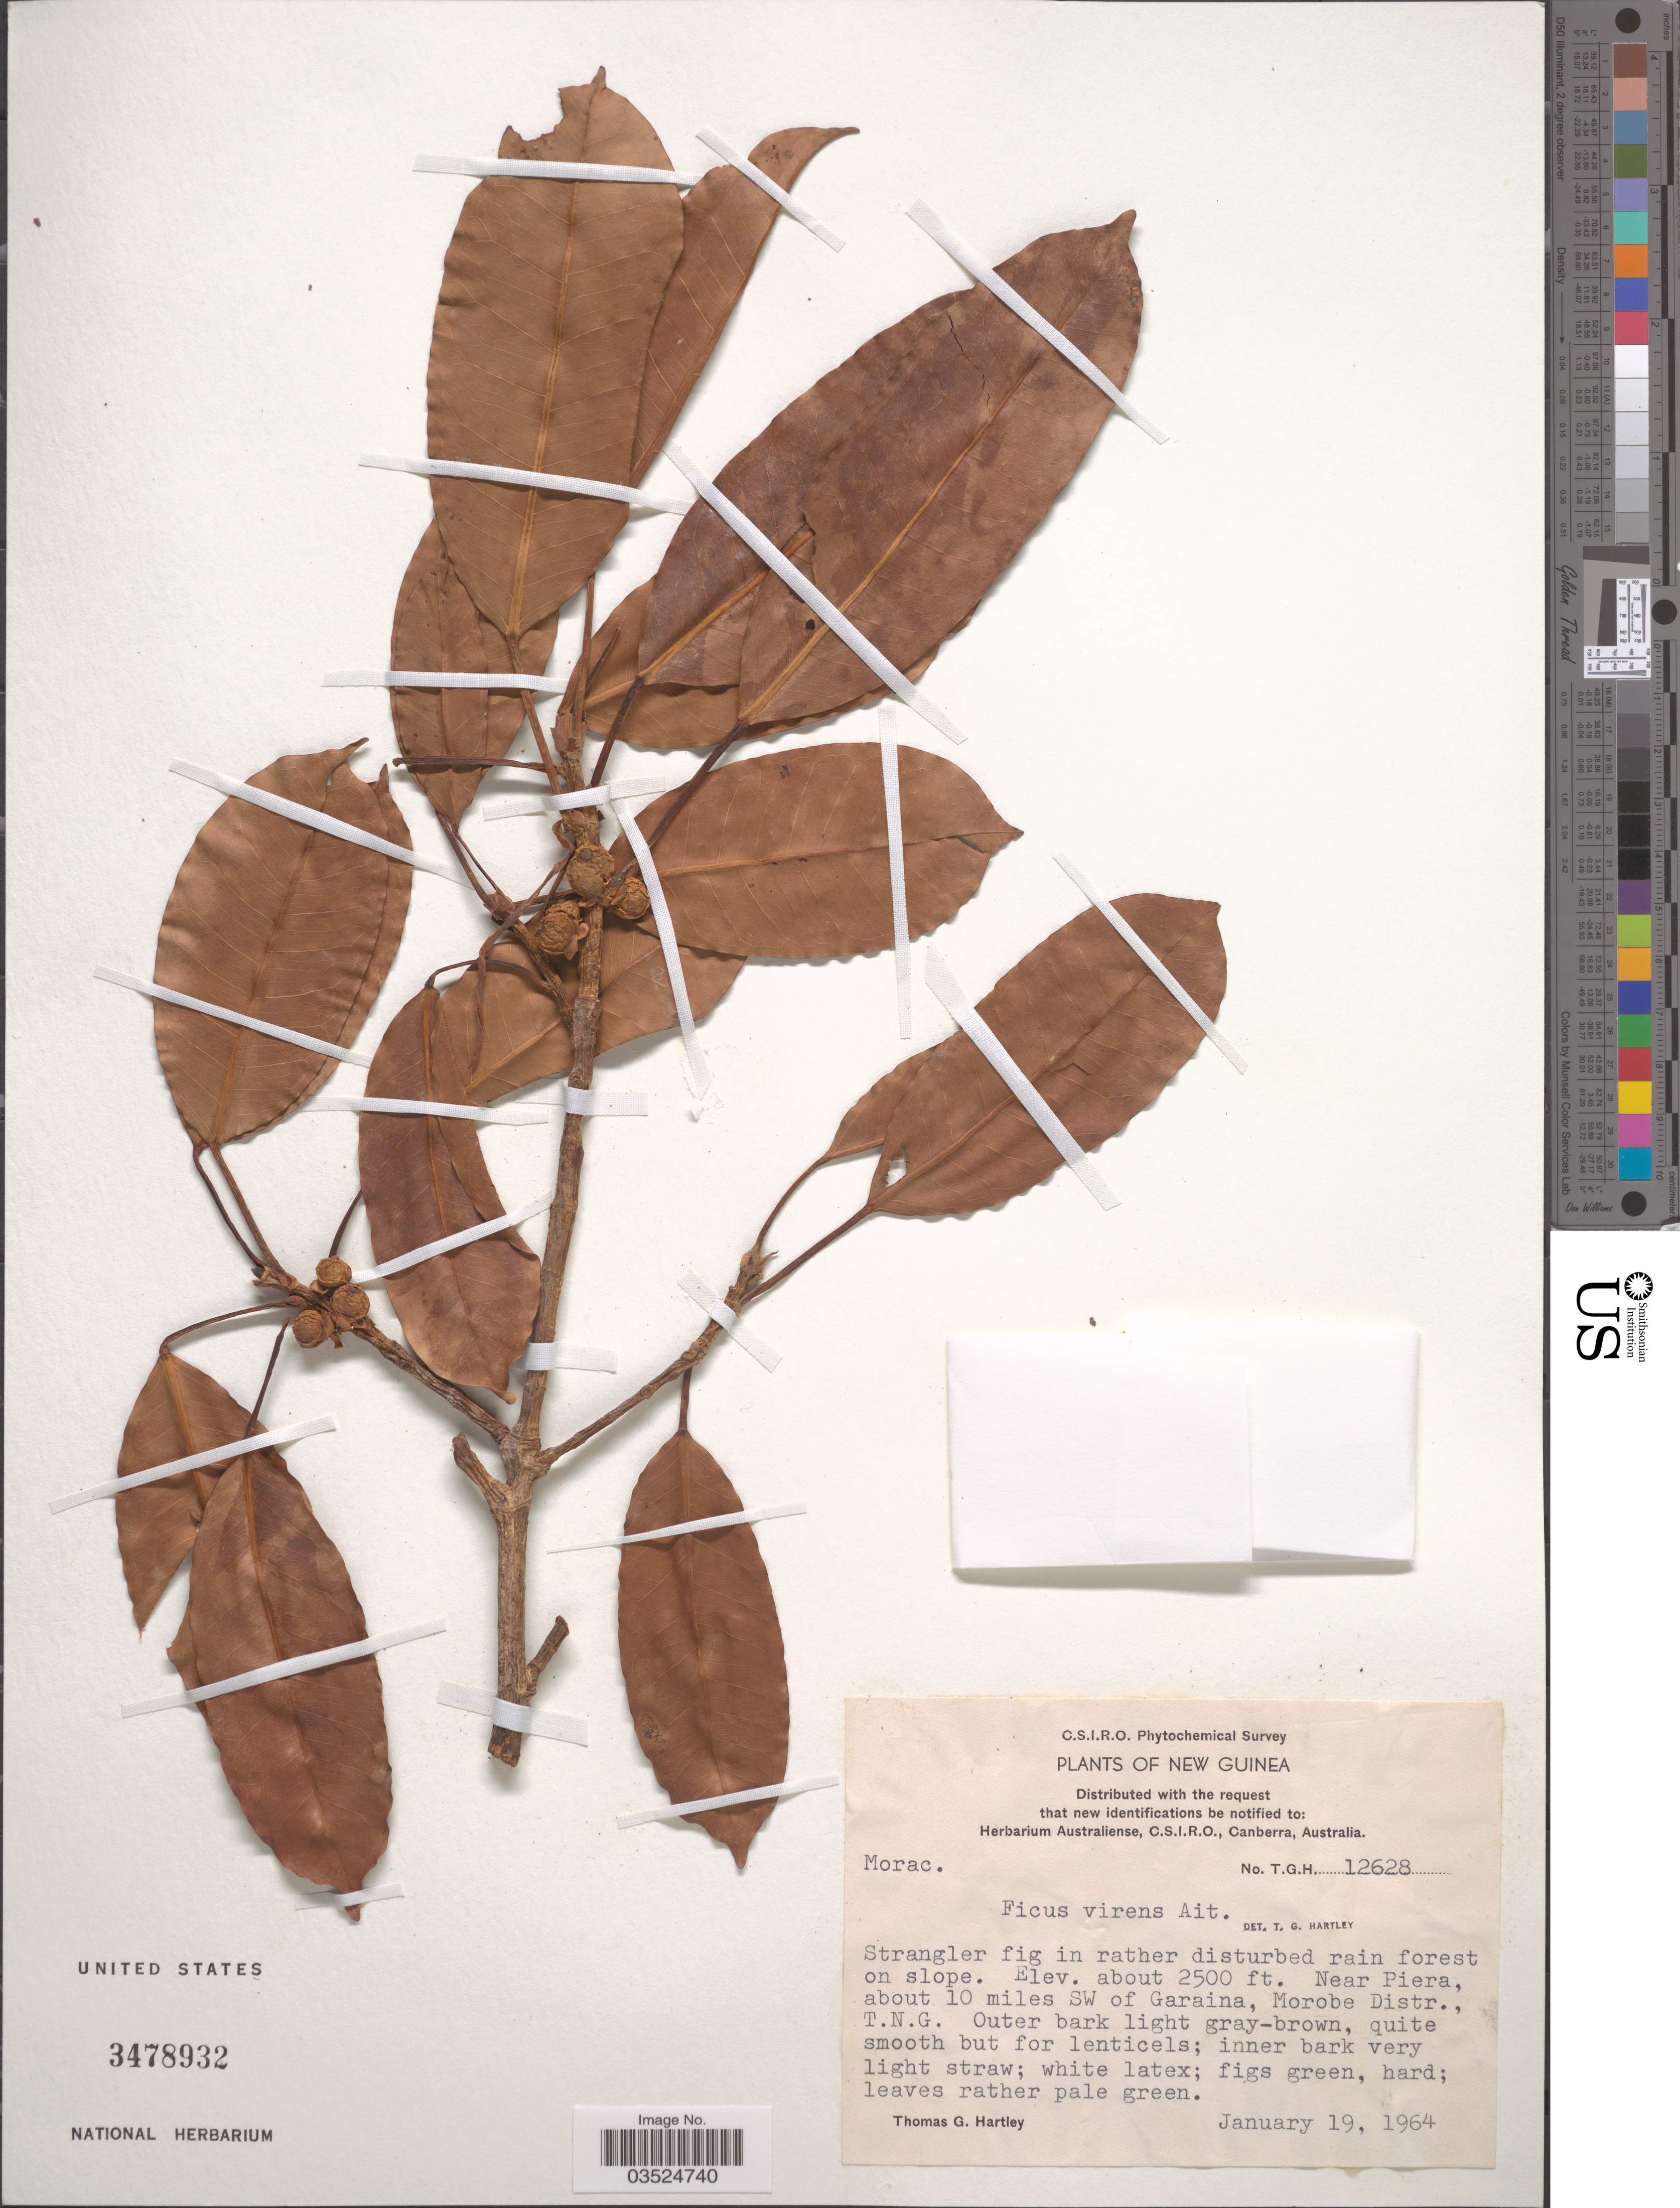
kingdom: Plantae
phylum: Tracheophyta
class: Magnoliopsida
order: Rosales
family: Moraceae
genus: Ficus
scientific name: Ficus virens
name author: Aiton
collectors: T. G. Hartley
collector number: TGH 12628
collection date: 1964-01-19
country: Papua New Guinea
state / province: Morobe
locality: New Guinea. Near Piera, about 10 miles SW of Garaina, Morobe Distr., T. N. G.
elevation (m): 762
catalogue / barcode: US 3478932